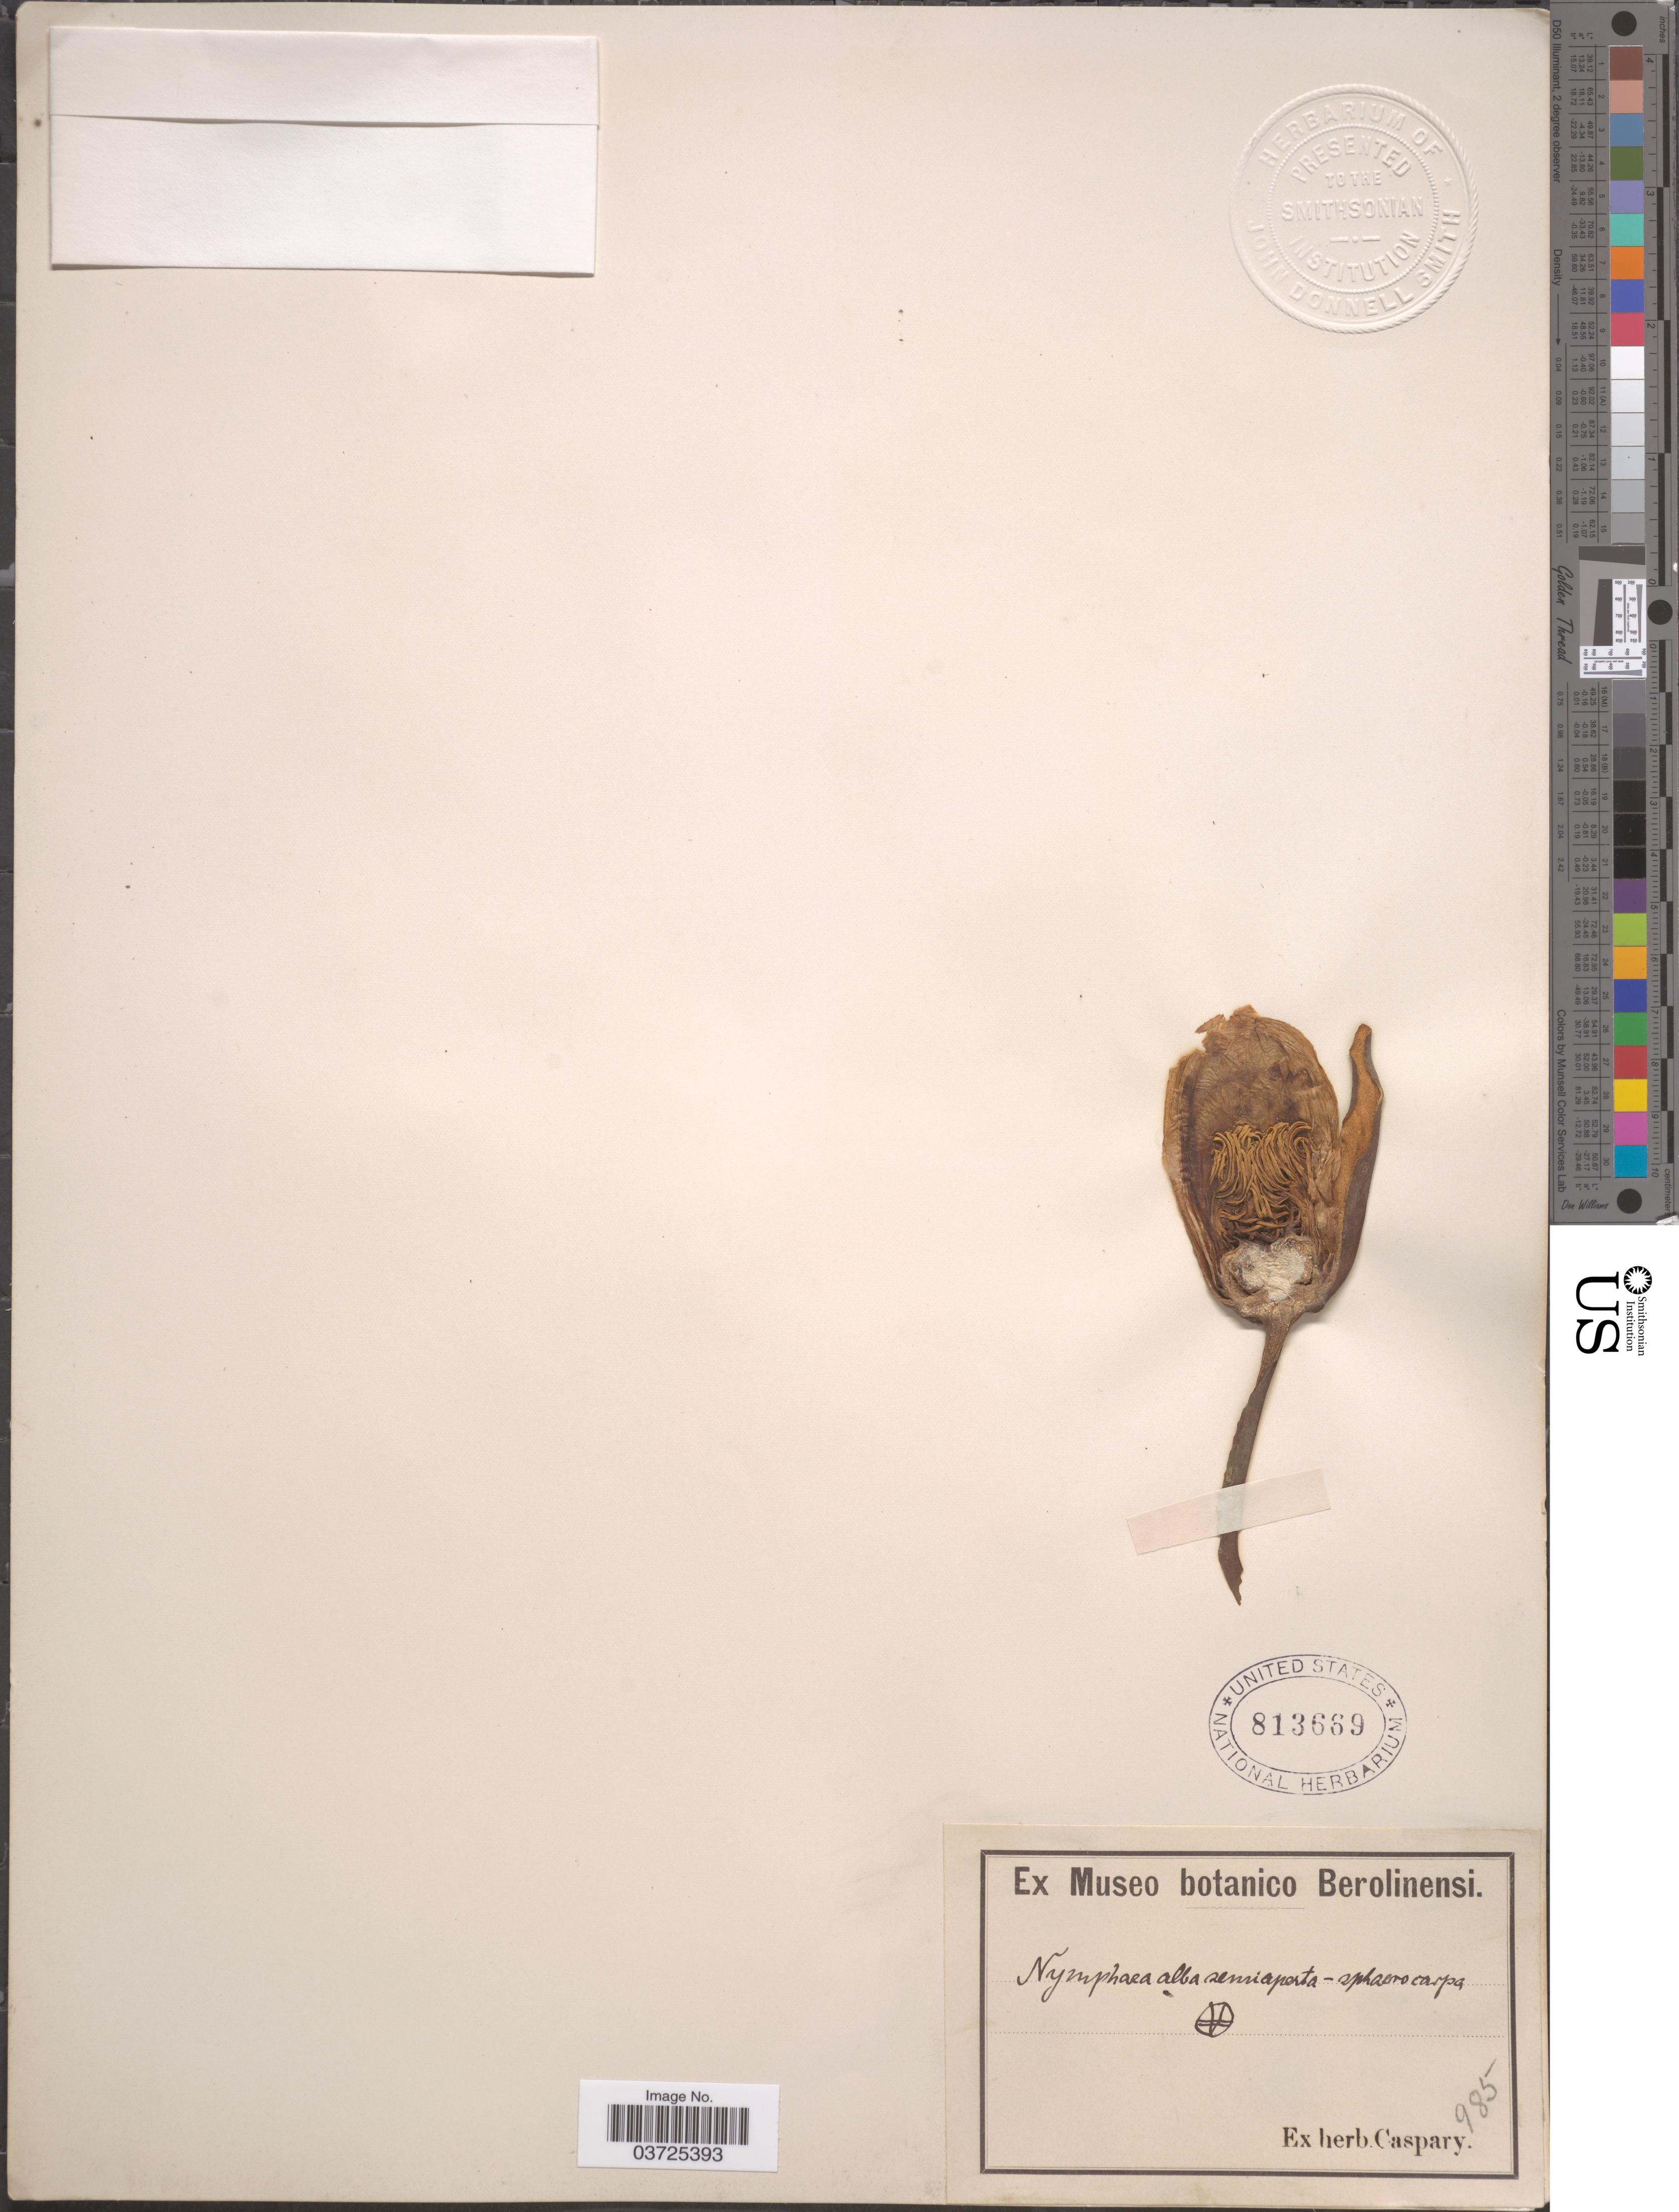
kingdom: Plantae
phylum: Tracheophyta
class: Magnoliopsida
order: Nymphaeales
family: Nymphaeaceae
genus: Nymphaea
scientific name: Nymphaea alba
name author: L.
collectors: Ex herb. Caspary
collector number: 985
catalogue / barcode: US 813669